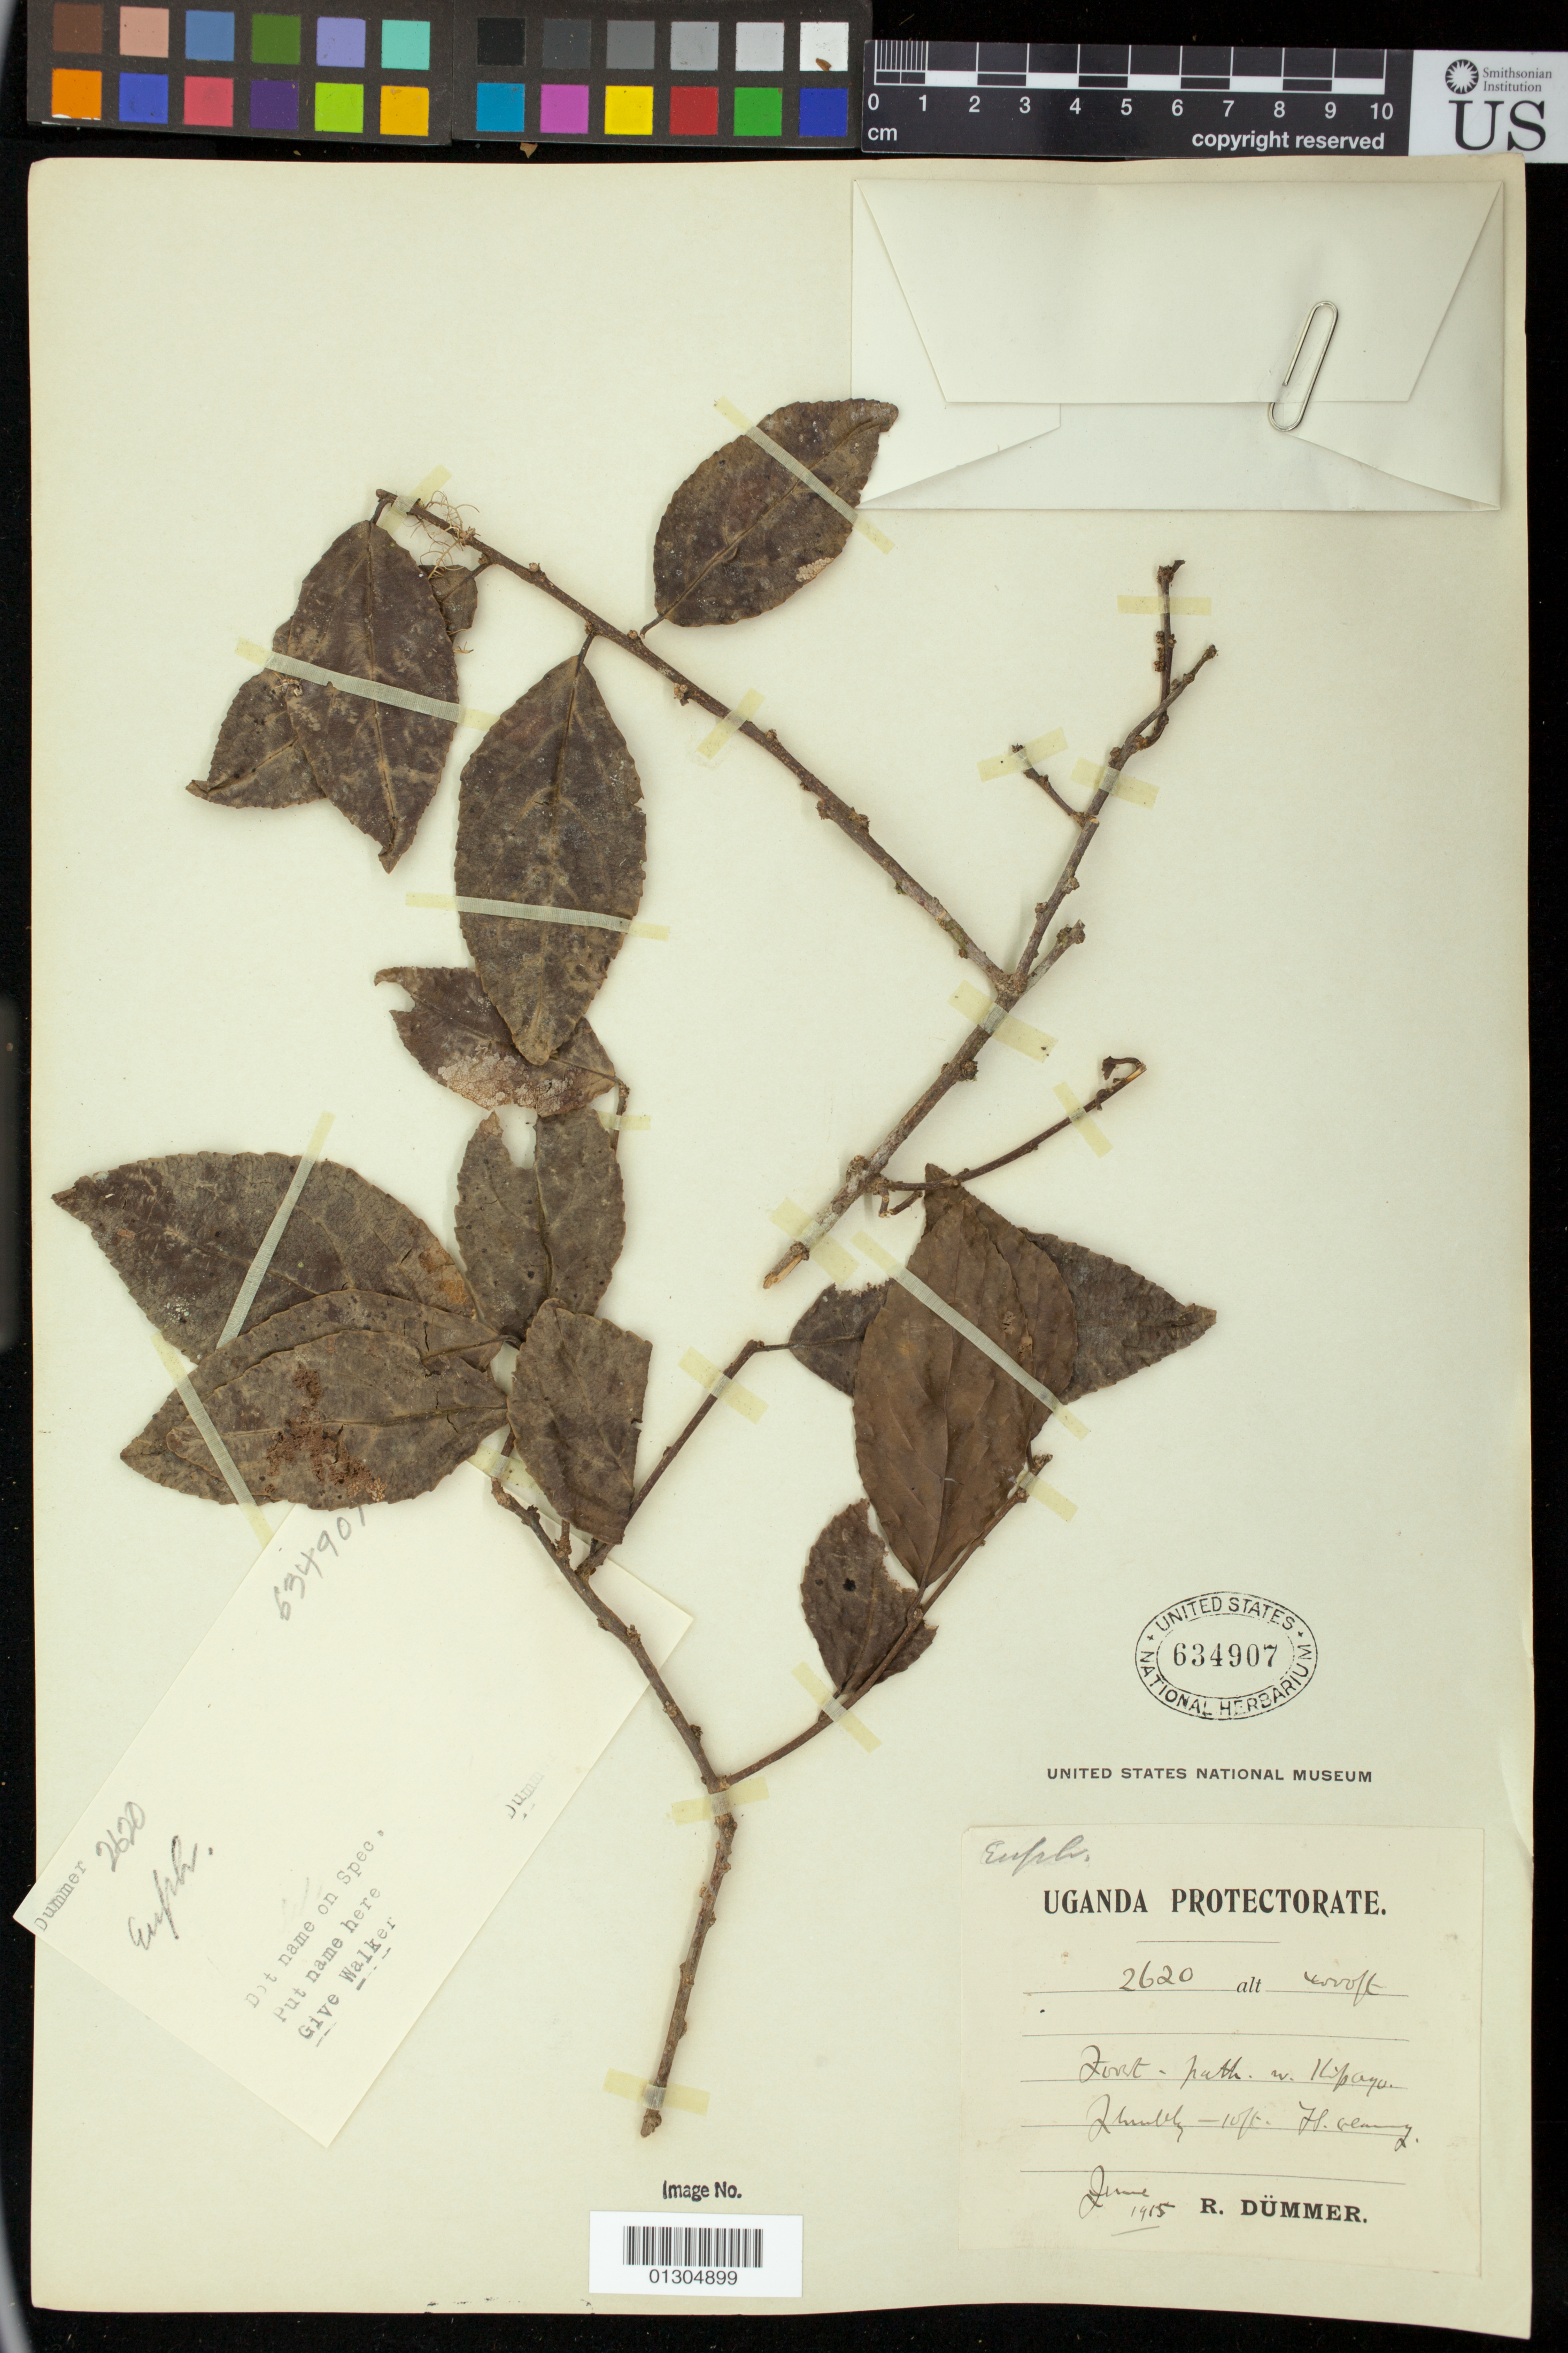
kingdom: Plantae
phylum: Tracheophyta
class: Magnoliopsida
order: Malpighiales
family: Euphorbiaceae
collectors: R. A. Dümmer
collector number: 2620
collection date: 1915-06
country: Uganda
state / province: Central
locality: Fort - path w. Kipayo.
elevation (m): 1219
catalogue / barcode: US 634907